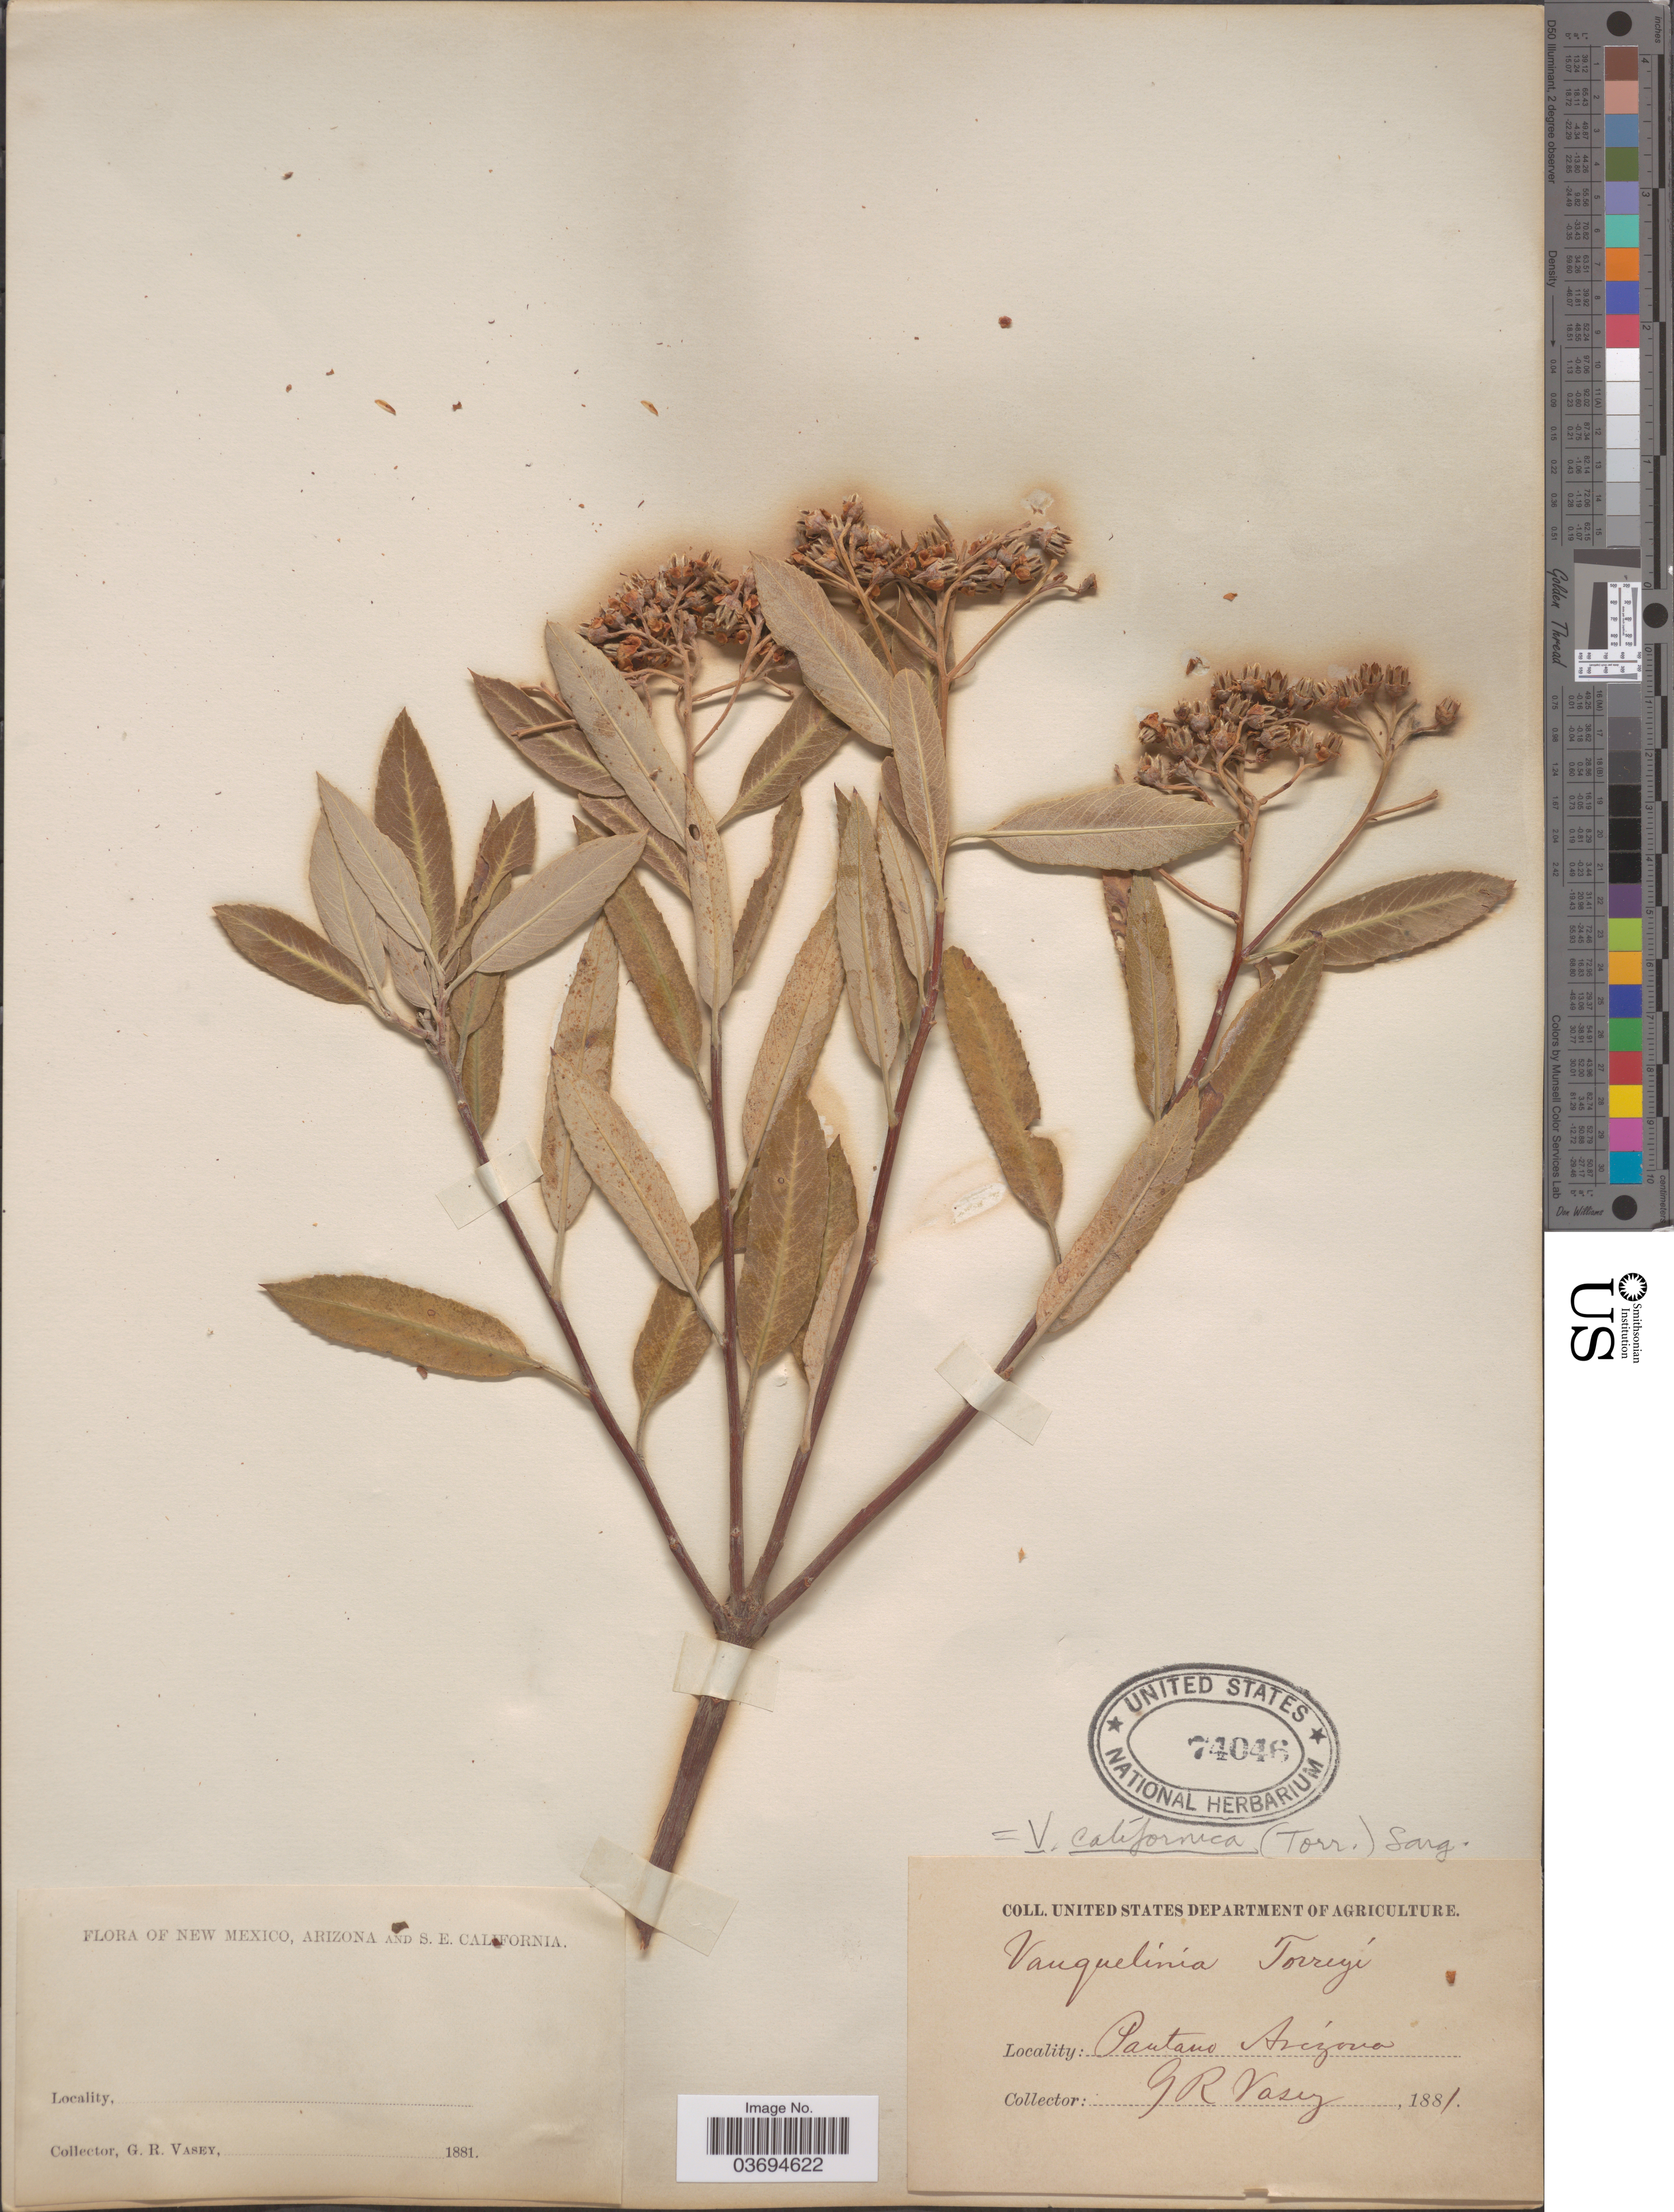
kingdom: Plantae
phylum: Tracheophyta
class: Magnoliopsida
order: Rosales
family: Rosaceae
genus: Vauquelinia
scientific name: Vauquelinia californica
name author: (Torr.) Sarg.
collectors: G. R. Vasey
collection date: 1881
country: United States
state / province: Arizona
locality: Pantano.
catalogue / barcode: US 74046